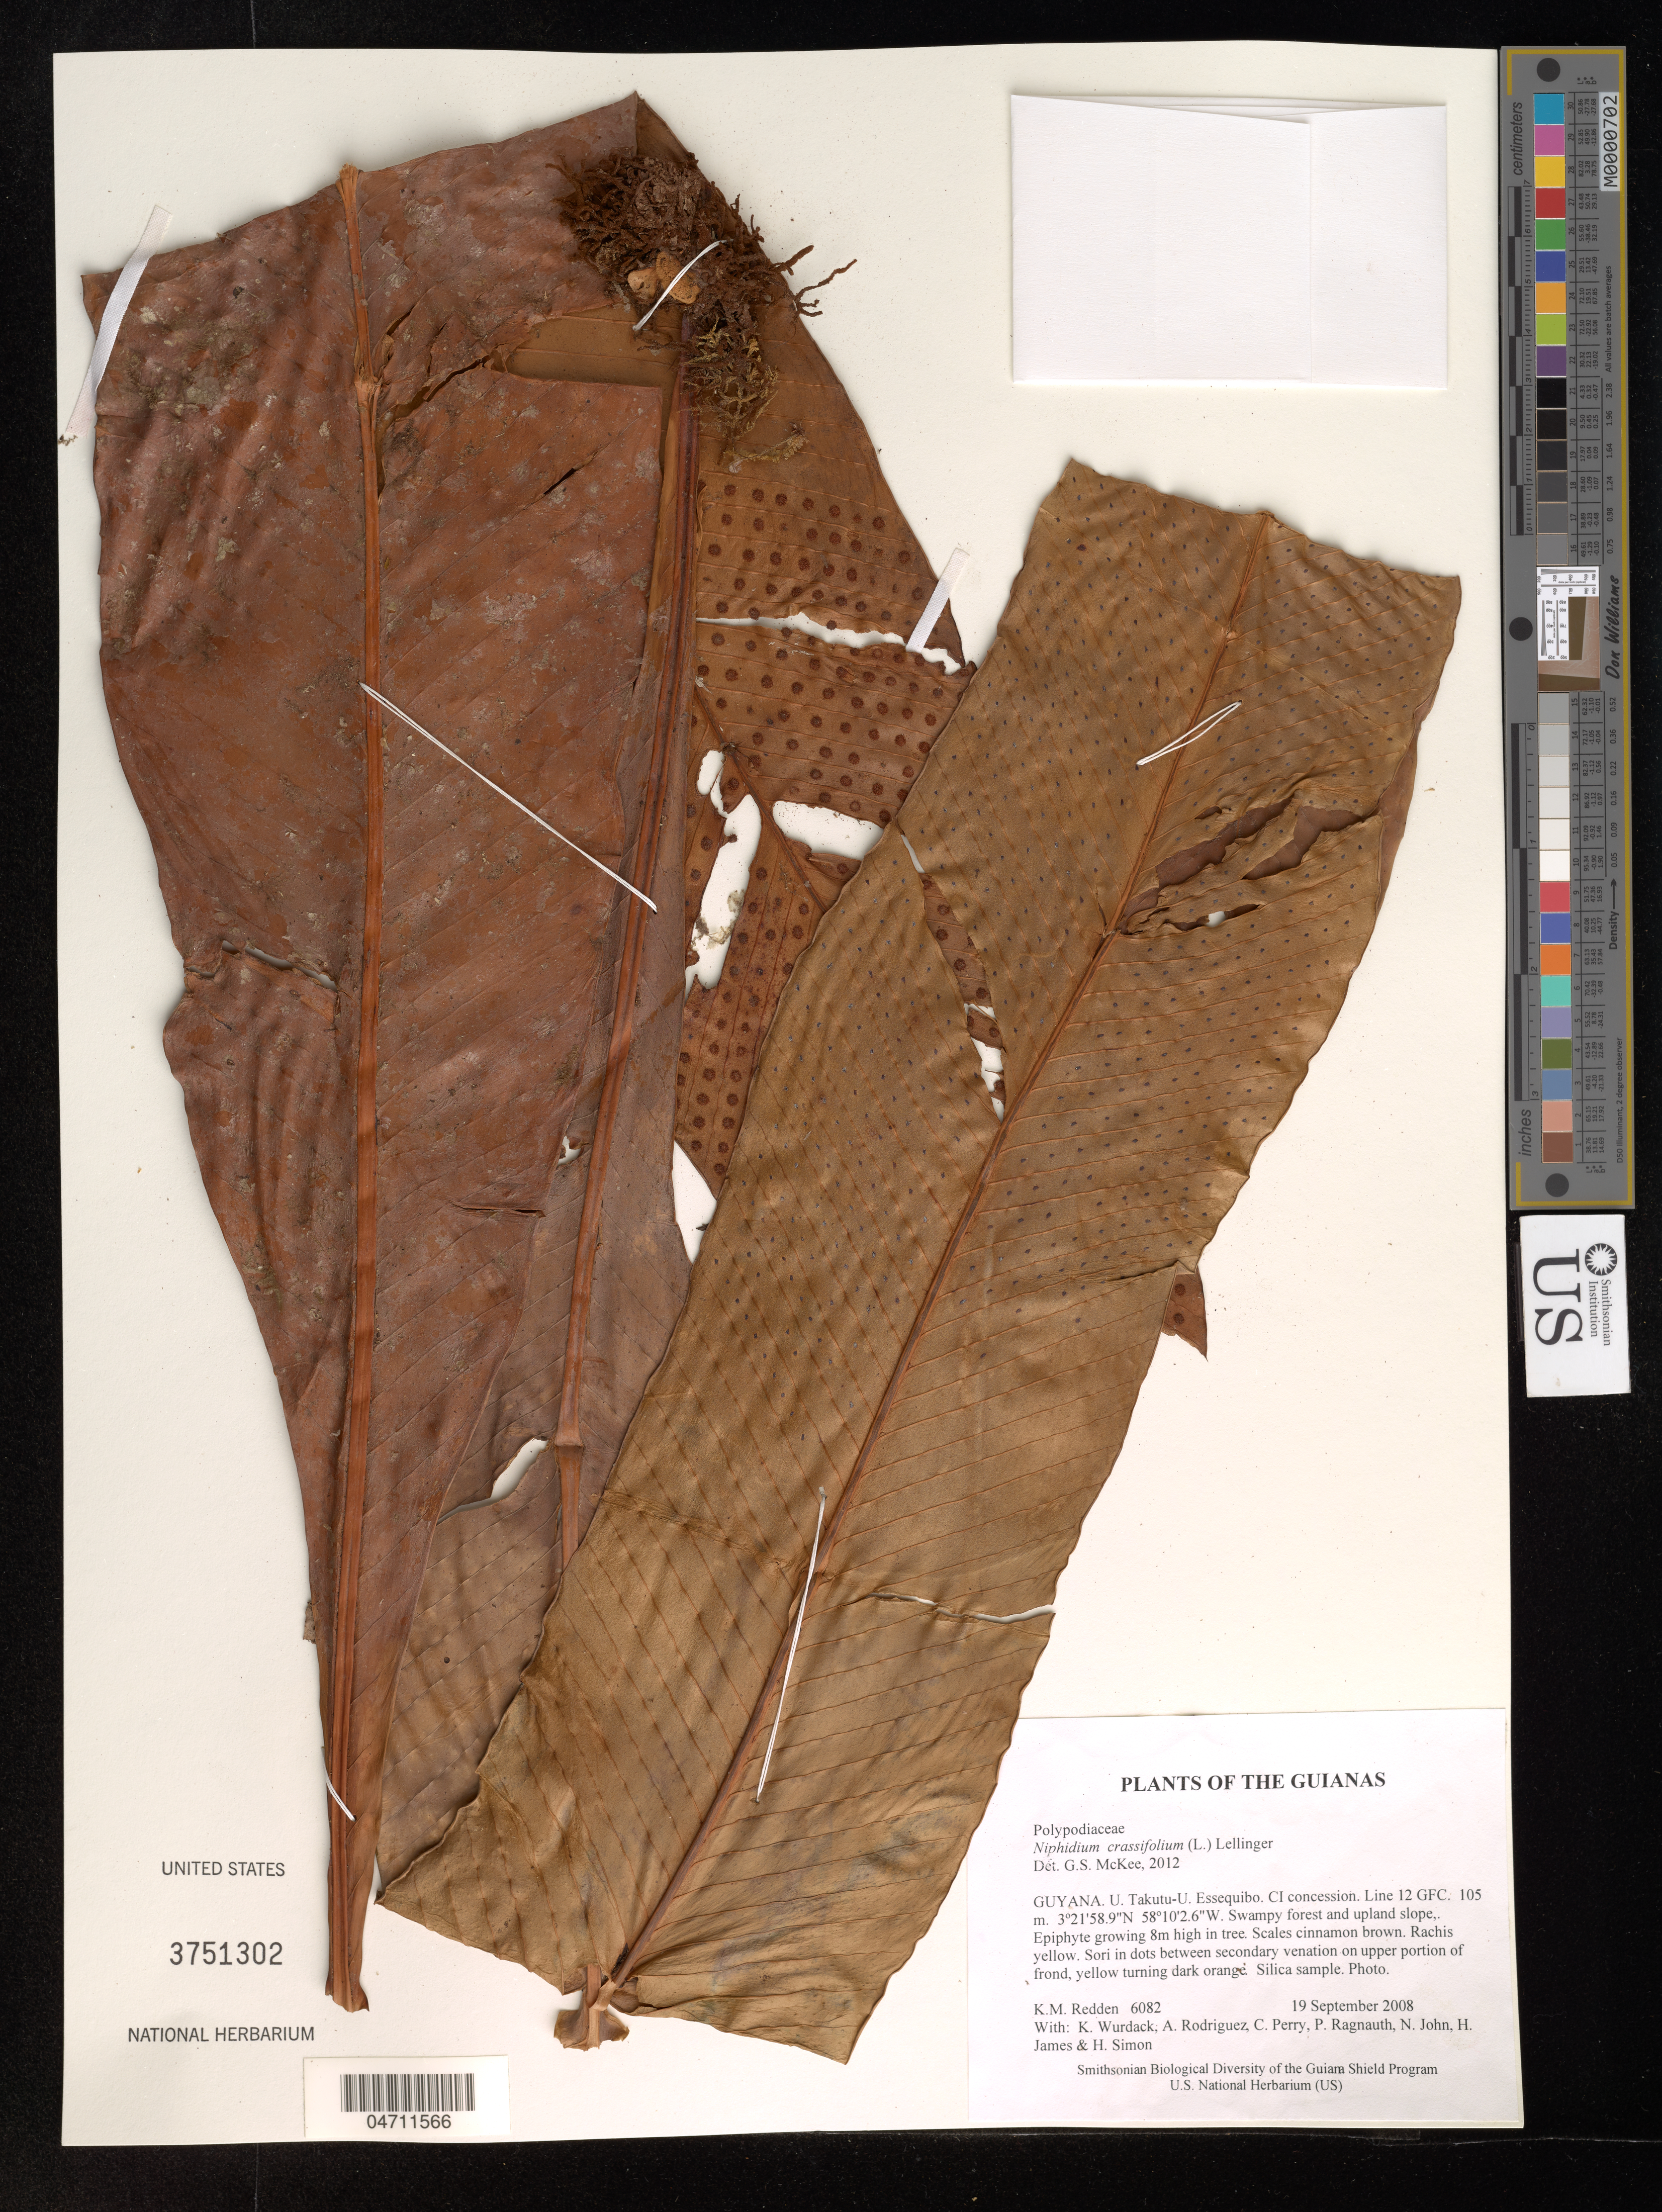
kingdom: Plantae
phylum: Tracheophyta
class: Polypodiopsida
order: Polypodiales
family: Polypodiaceae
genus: Niphidium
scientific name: Niphidium crassifolium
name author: (L.) Lellinger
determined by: McKee, G. S., (US), NMNH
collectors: K. M. Redden, K. Wurdack, A. Rodriguez, C. Perry, P. Ragnauth, N. John, H. James & H. Simon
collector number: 6082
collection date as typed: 19 September 2008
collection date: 2008-09-19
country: Guyana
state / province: U. Takutu-U. Essequibo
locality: CI concession. Line 12 GFC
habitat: Swampy forest and upland slope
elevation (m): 105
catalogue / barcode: US 3751302